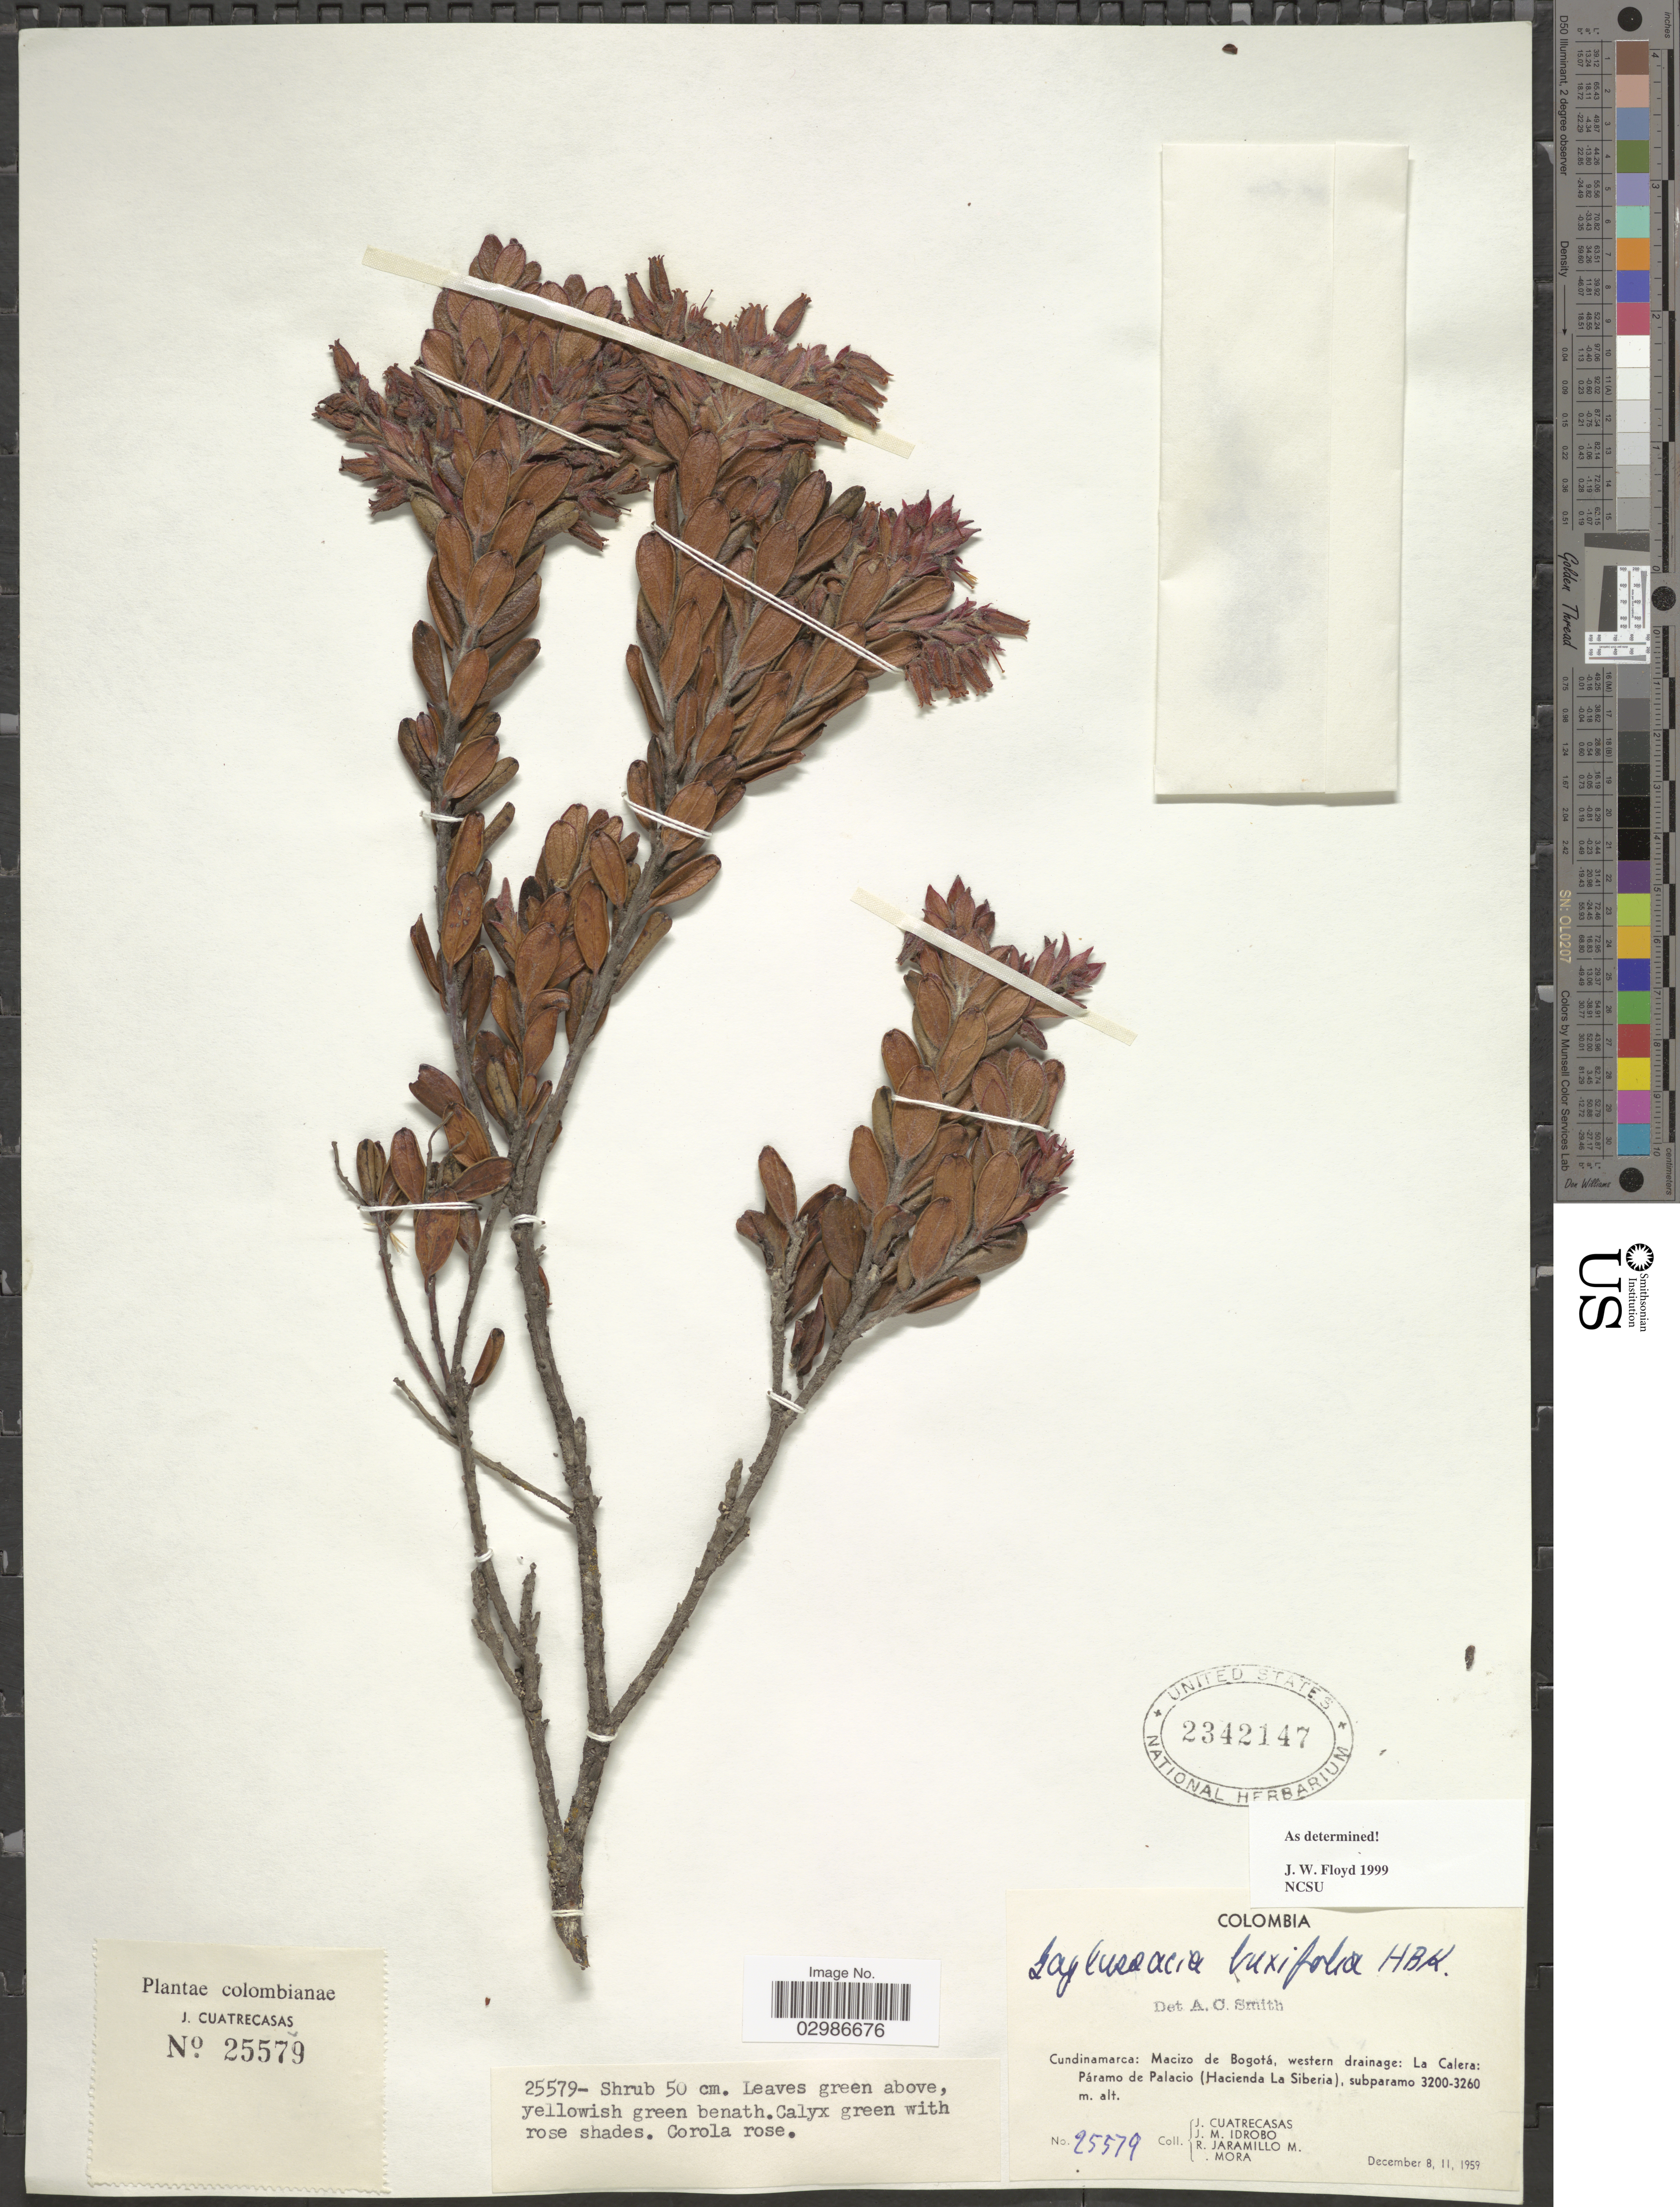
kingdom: Plantae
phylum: Tracheophyta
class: Magnoliopsida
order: Ericales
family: Ericaceae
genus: Gaylussacia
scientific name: Gaylussacia buxifolia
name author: Kunth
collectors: J. Cuatrecasas, J. M. Idrobo, R. Jaramillo M. & Mora, --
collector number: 25579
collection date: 1959-12-08/1959-12-11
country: Colombia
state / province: Cundinamarca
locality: Macizo de Bogotá, western drainage: La Calera: Páramo del Palacio (Hacienda La Siberia).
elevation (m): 3200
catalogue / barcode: US 2342147